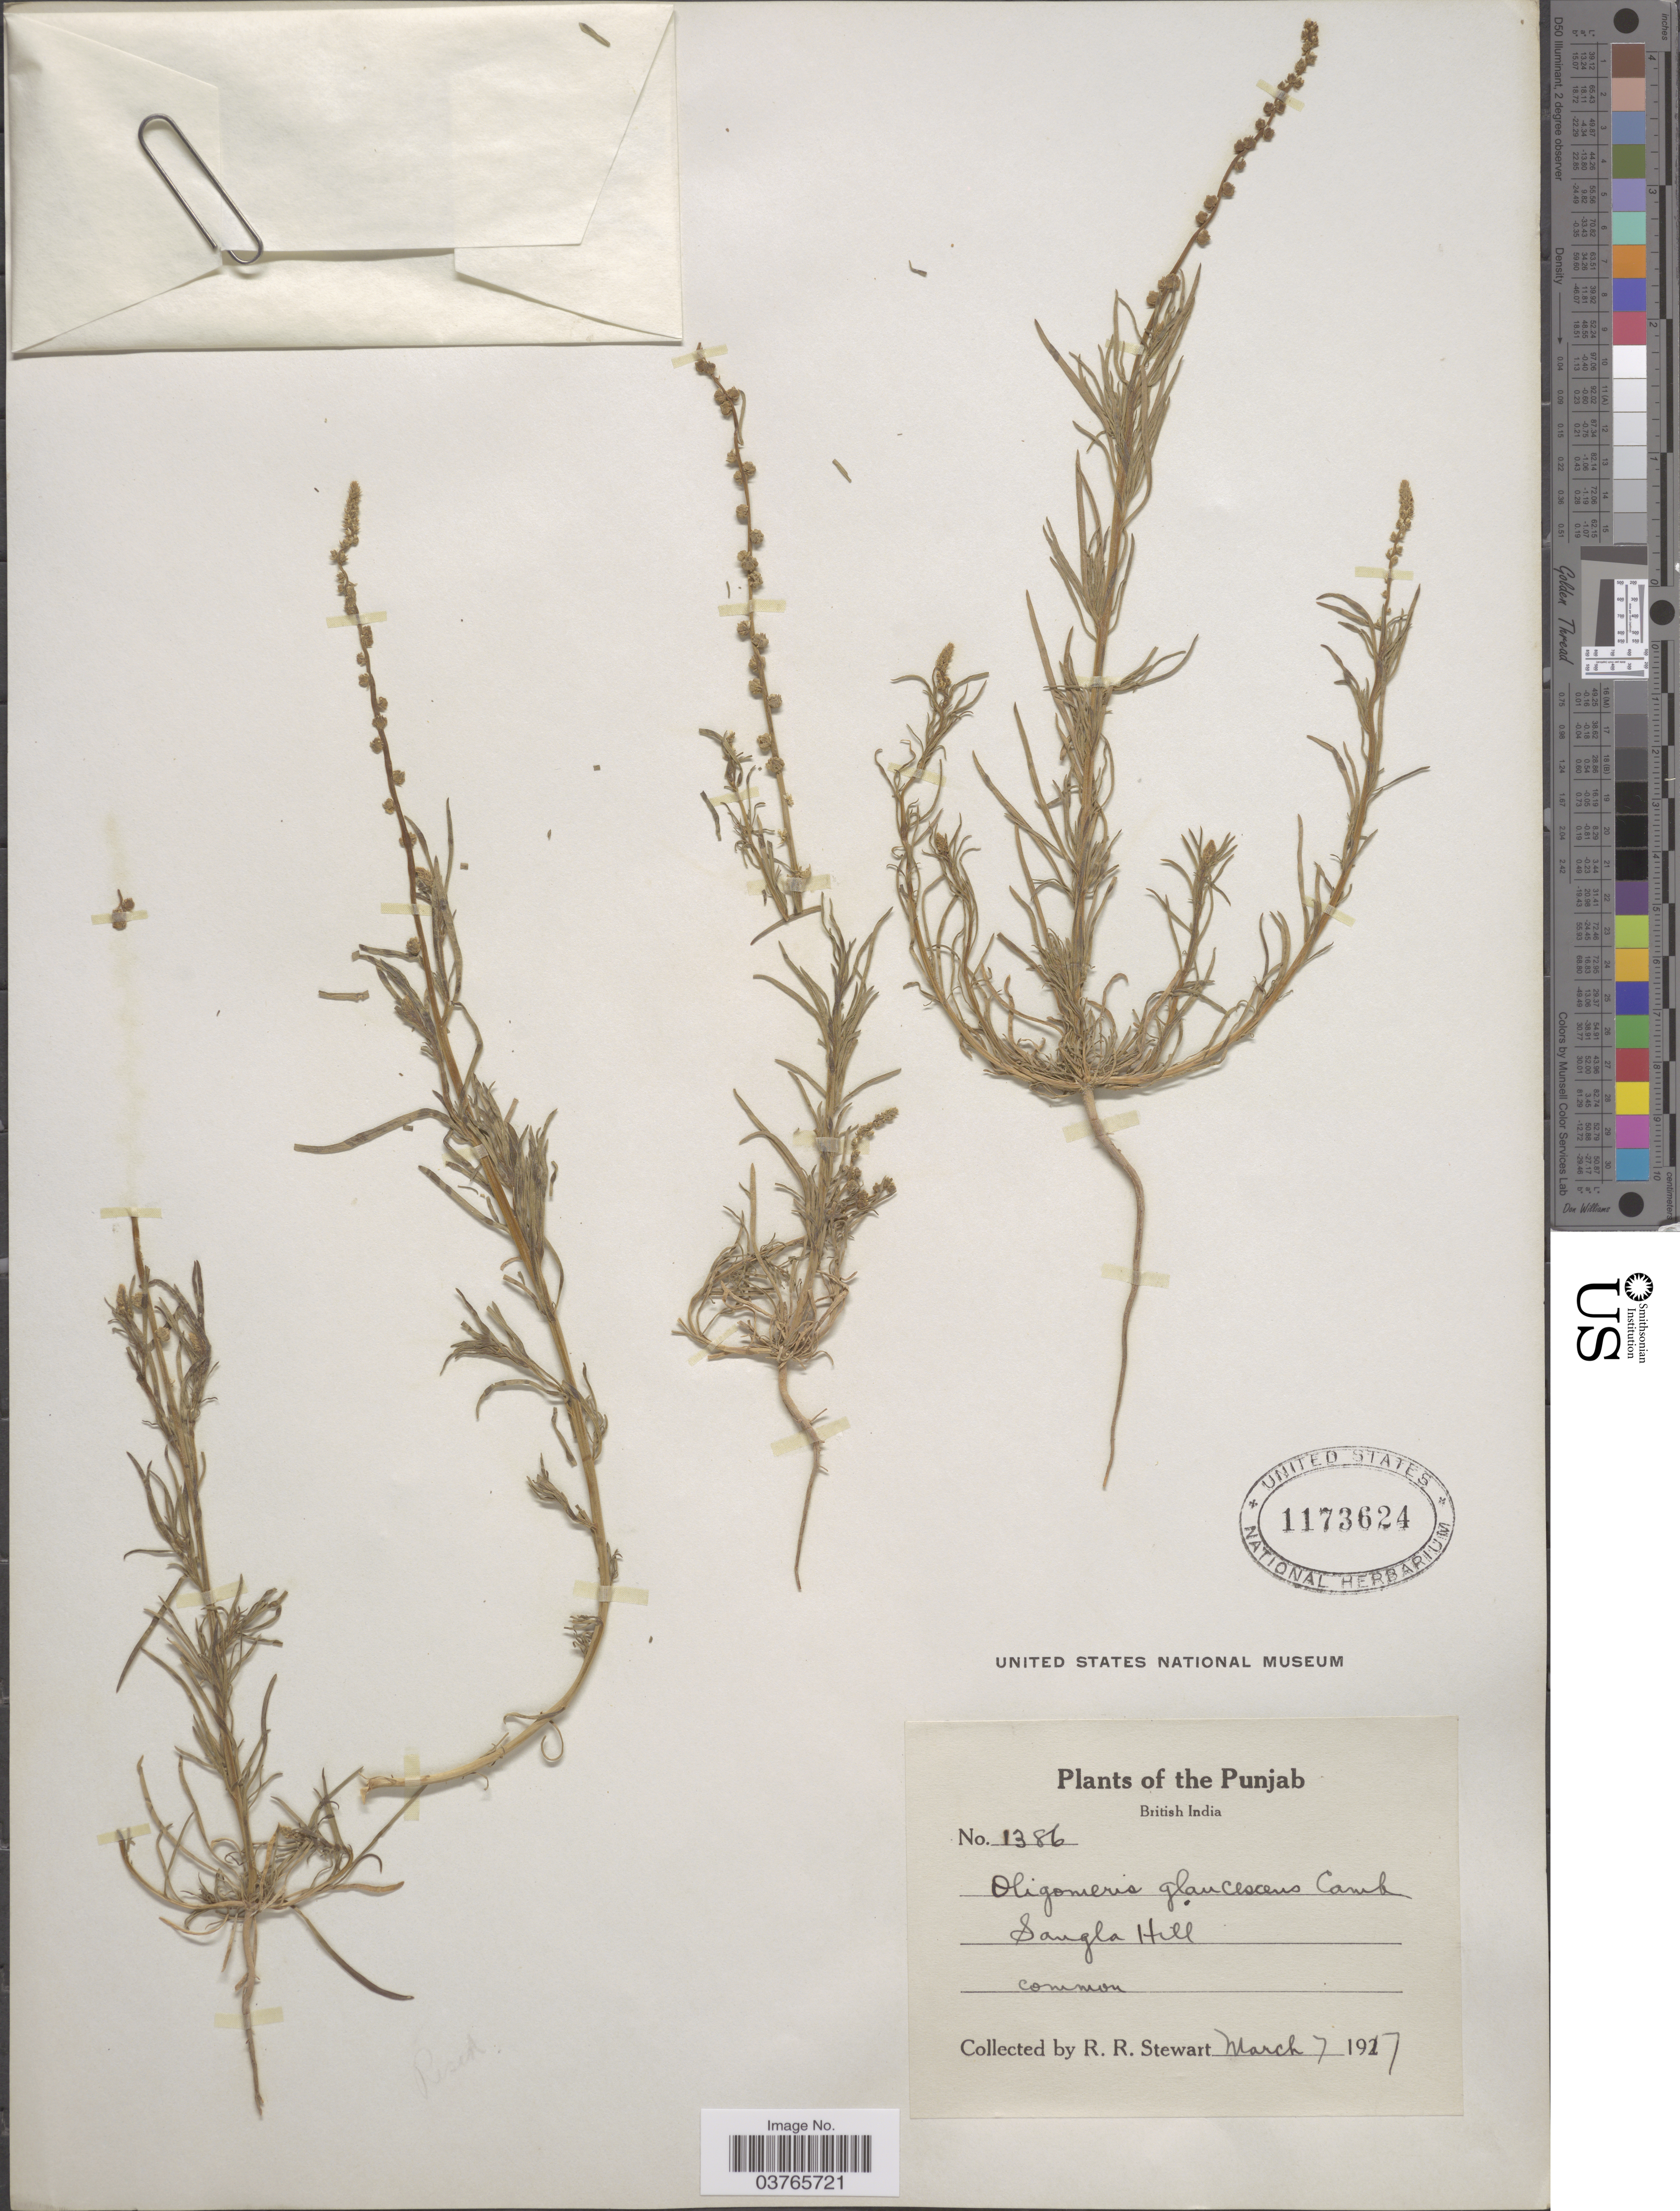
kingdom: Plantae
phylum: Tracheophyta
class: Magnoliopsida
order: Brassicales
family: Resedaceae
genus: Oligomeris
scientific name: Oligomeris glaucescens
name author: Cambess.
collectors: R. Stewart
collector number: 1386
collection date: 1917-03-07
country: India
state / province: Punjab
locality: Birtish India. Sangla Hill.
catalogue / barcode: US 1173624